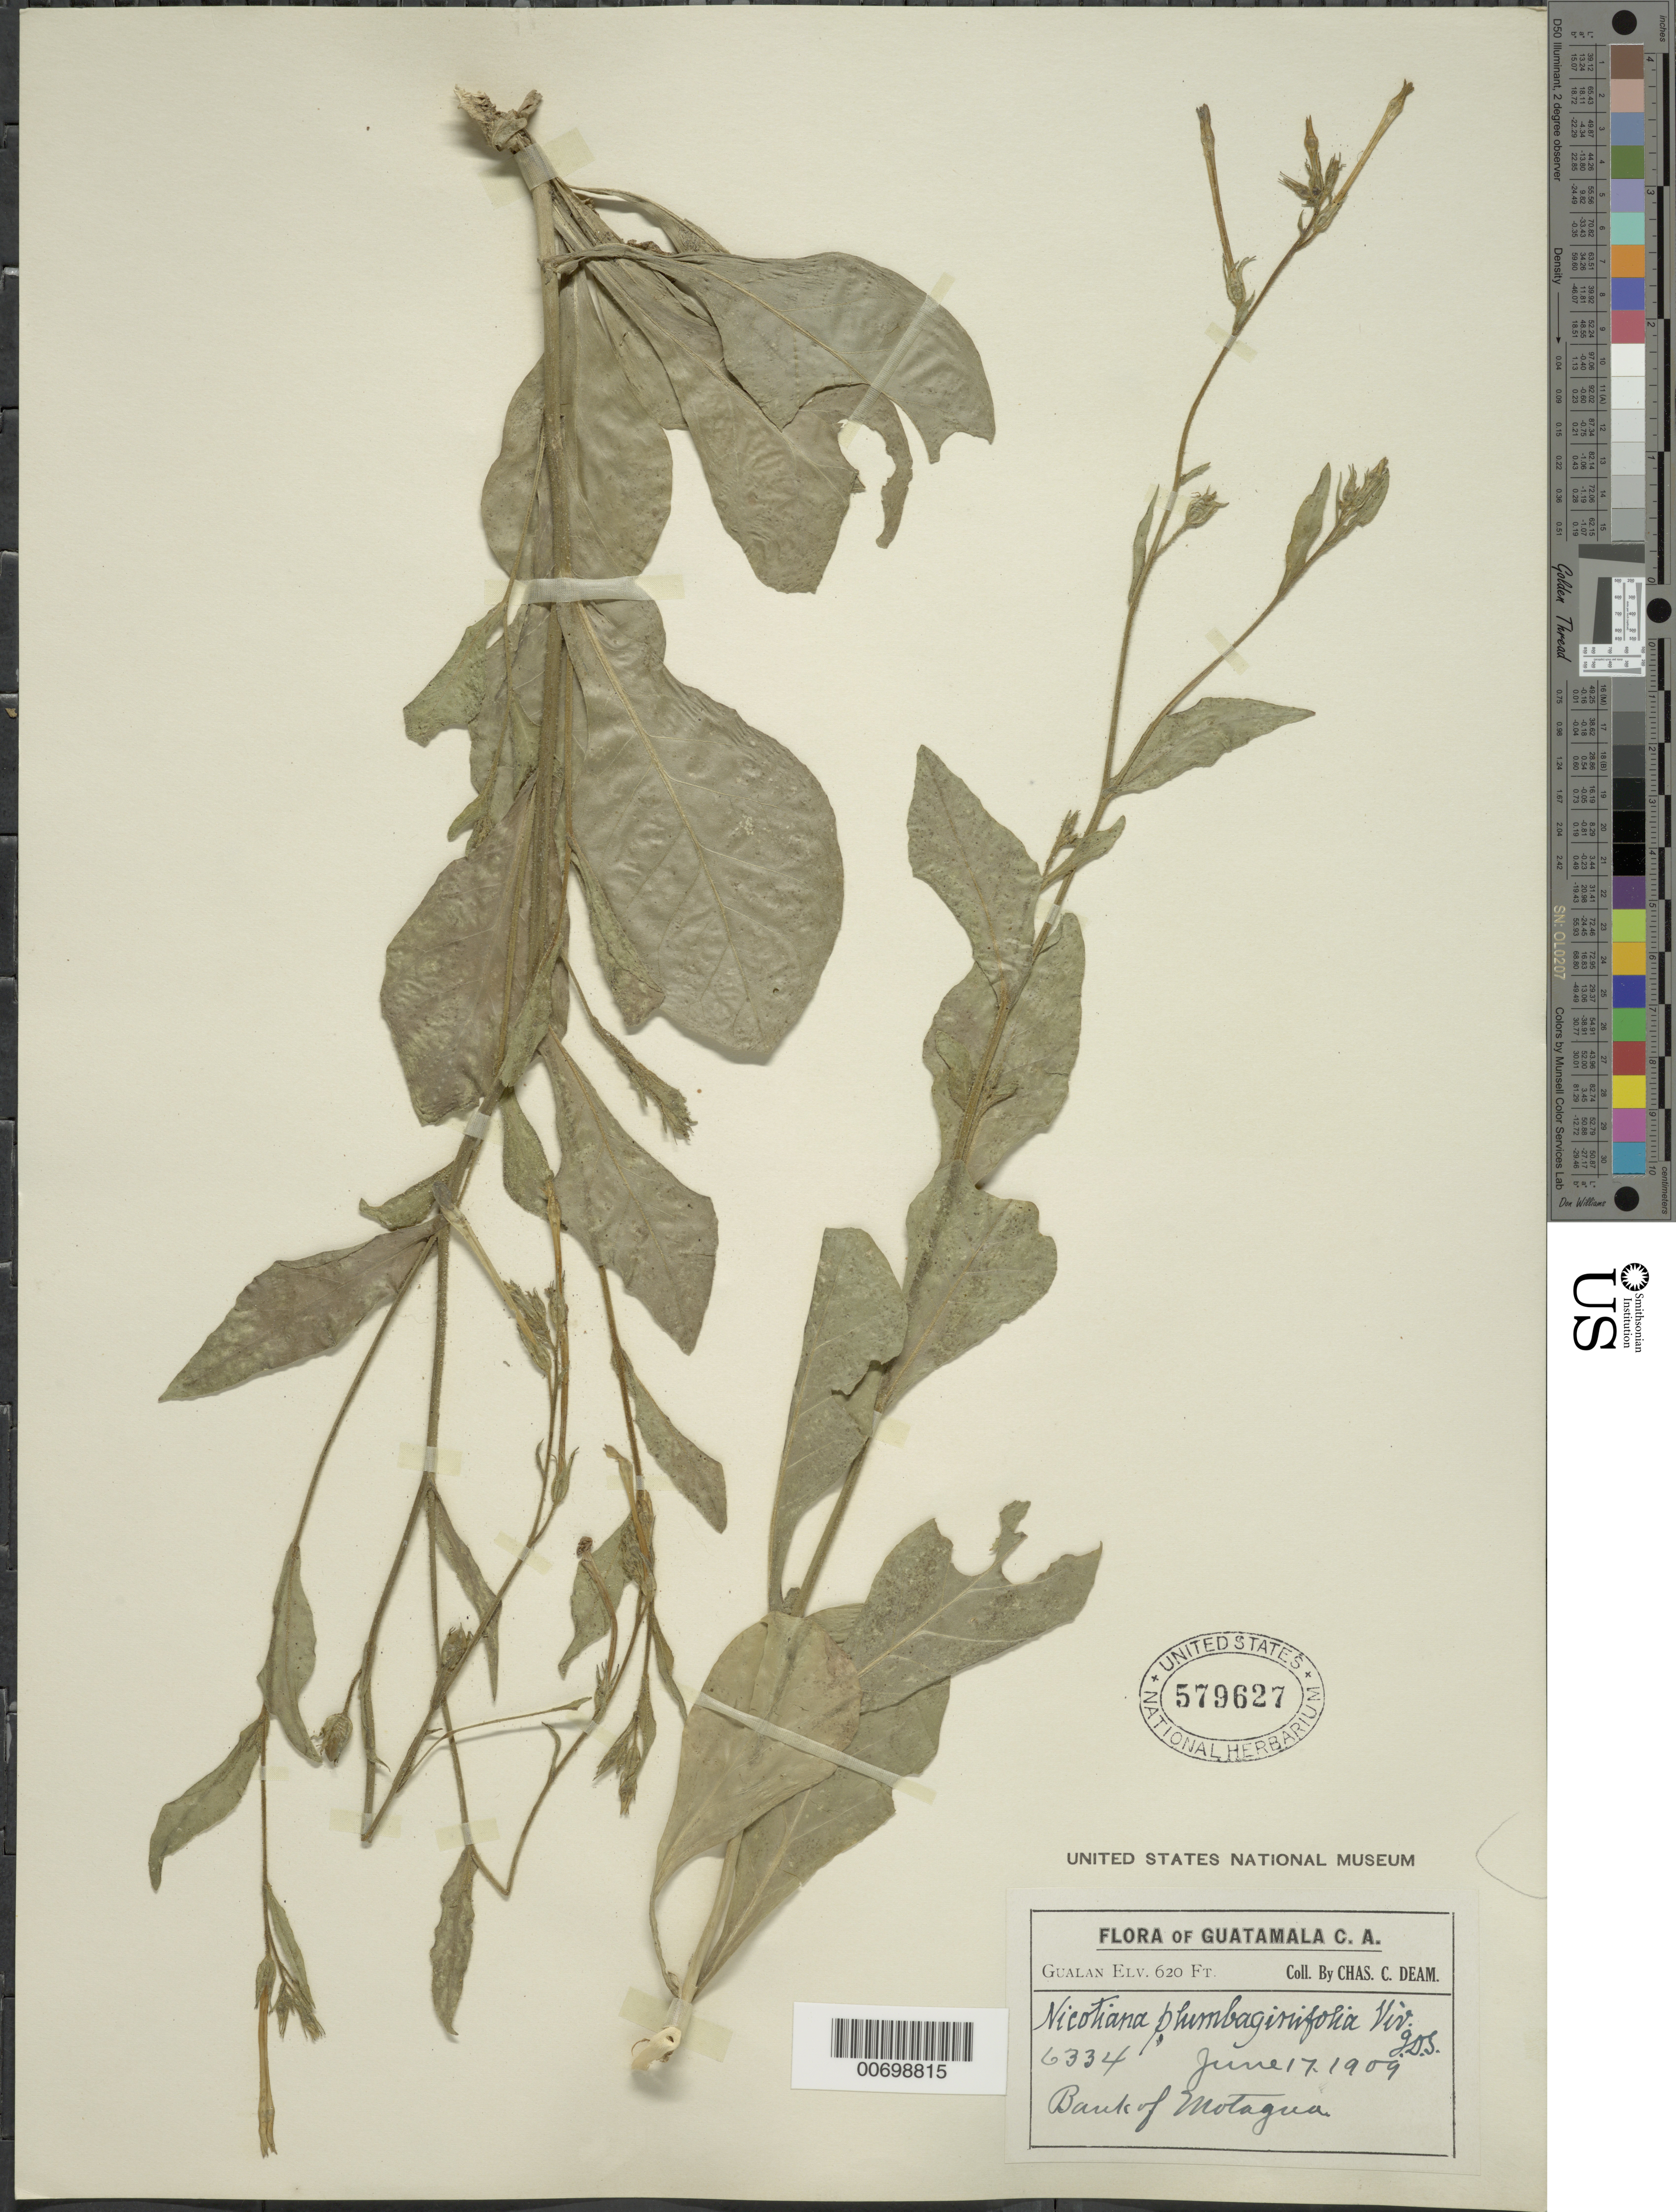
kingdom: Plantae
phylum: Tracheophyta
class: Magnoliopsida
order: Solanales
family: Solanaceae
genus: Nicotiana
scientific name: Nicotiana plumbaginifolia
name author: Viv.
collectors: C. C. Deam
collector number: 6334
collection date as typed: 17 Jun 1909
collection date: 1909-06-17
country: Guatemala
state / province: Zacapa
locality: Gualan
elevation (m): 189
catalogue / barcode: US 579627